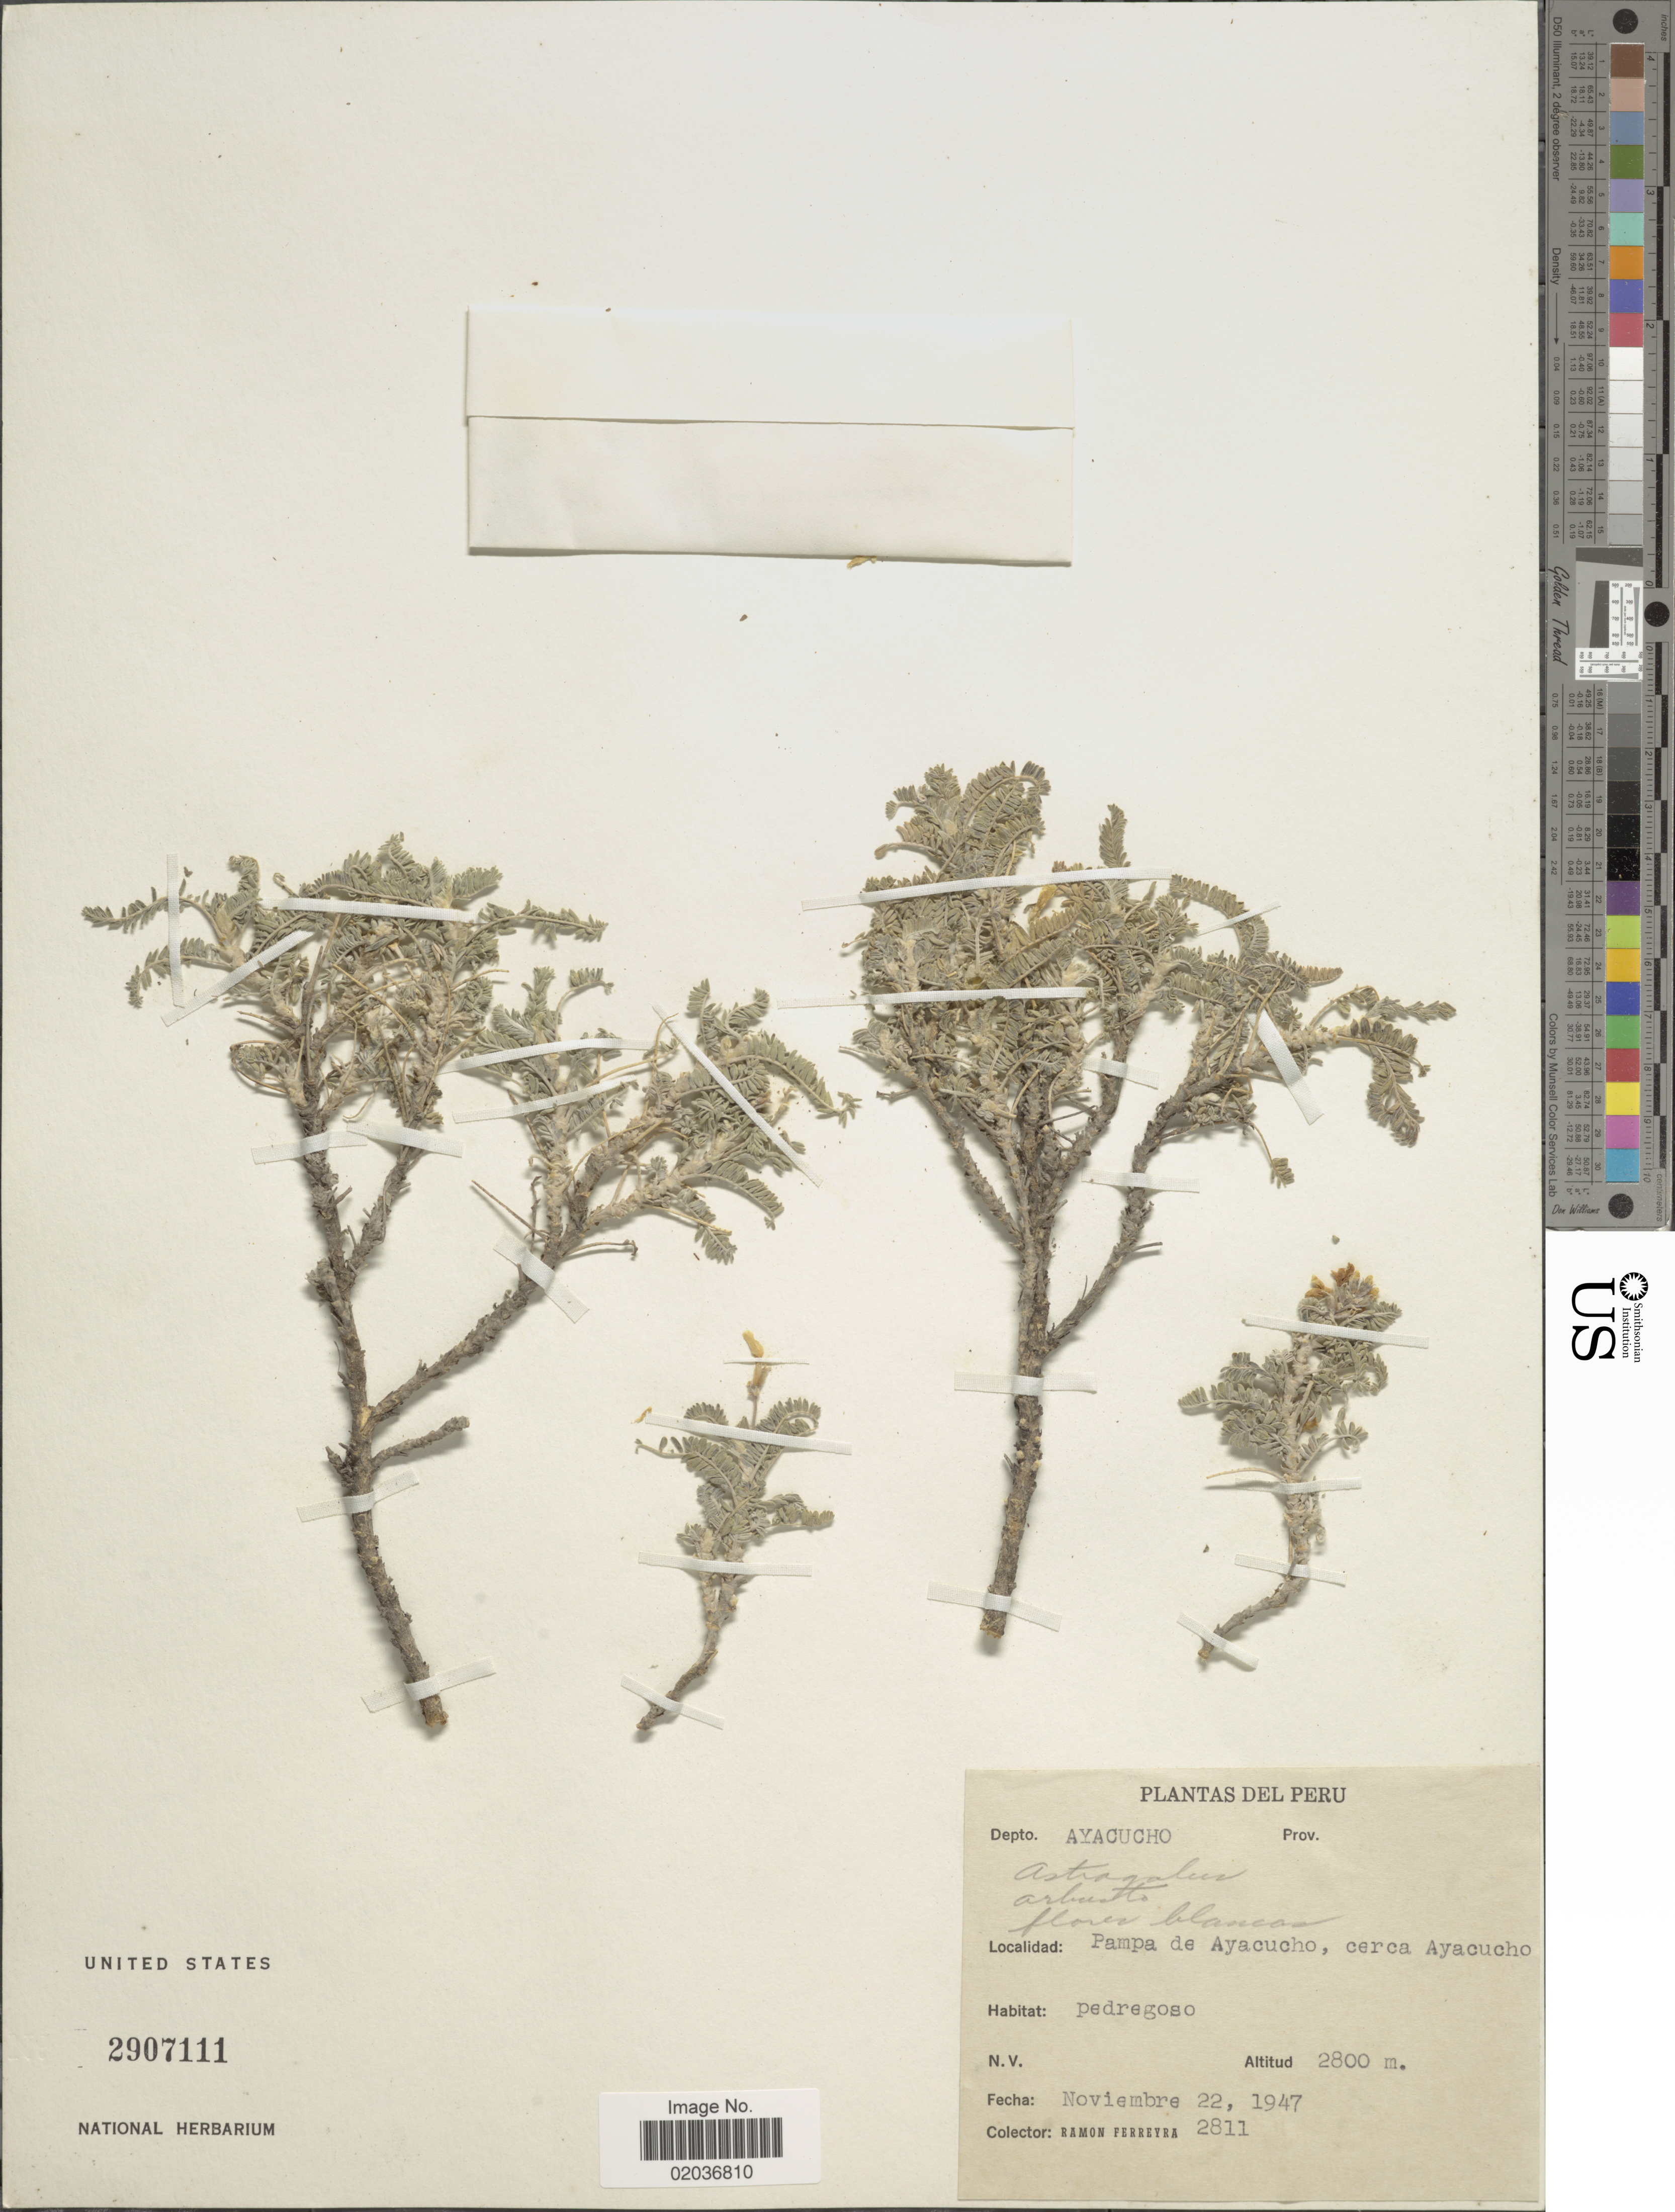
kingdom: Plantae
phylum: Tracheophyta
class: Magnoliopsida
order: Fabales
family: Fabaceae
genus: Astragalus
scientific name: Astragalus sp.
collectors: R. A. Ferreyra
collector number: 2811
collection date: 1947-11-22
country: Peru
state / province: Ayacucho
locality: Depto. Ayacucho, Pampa de Ayacucho, cerca Ayacucho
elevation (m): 2800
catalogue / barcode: US 2907111